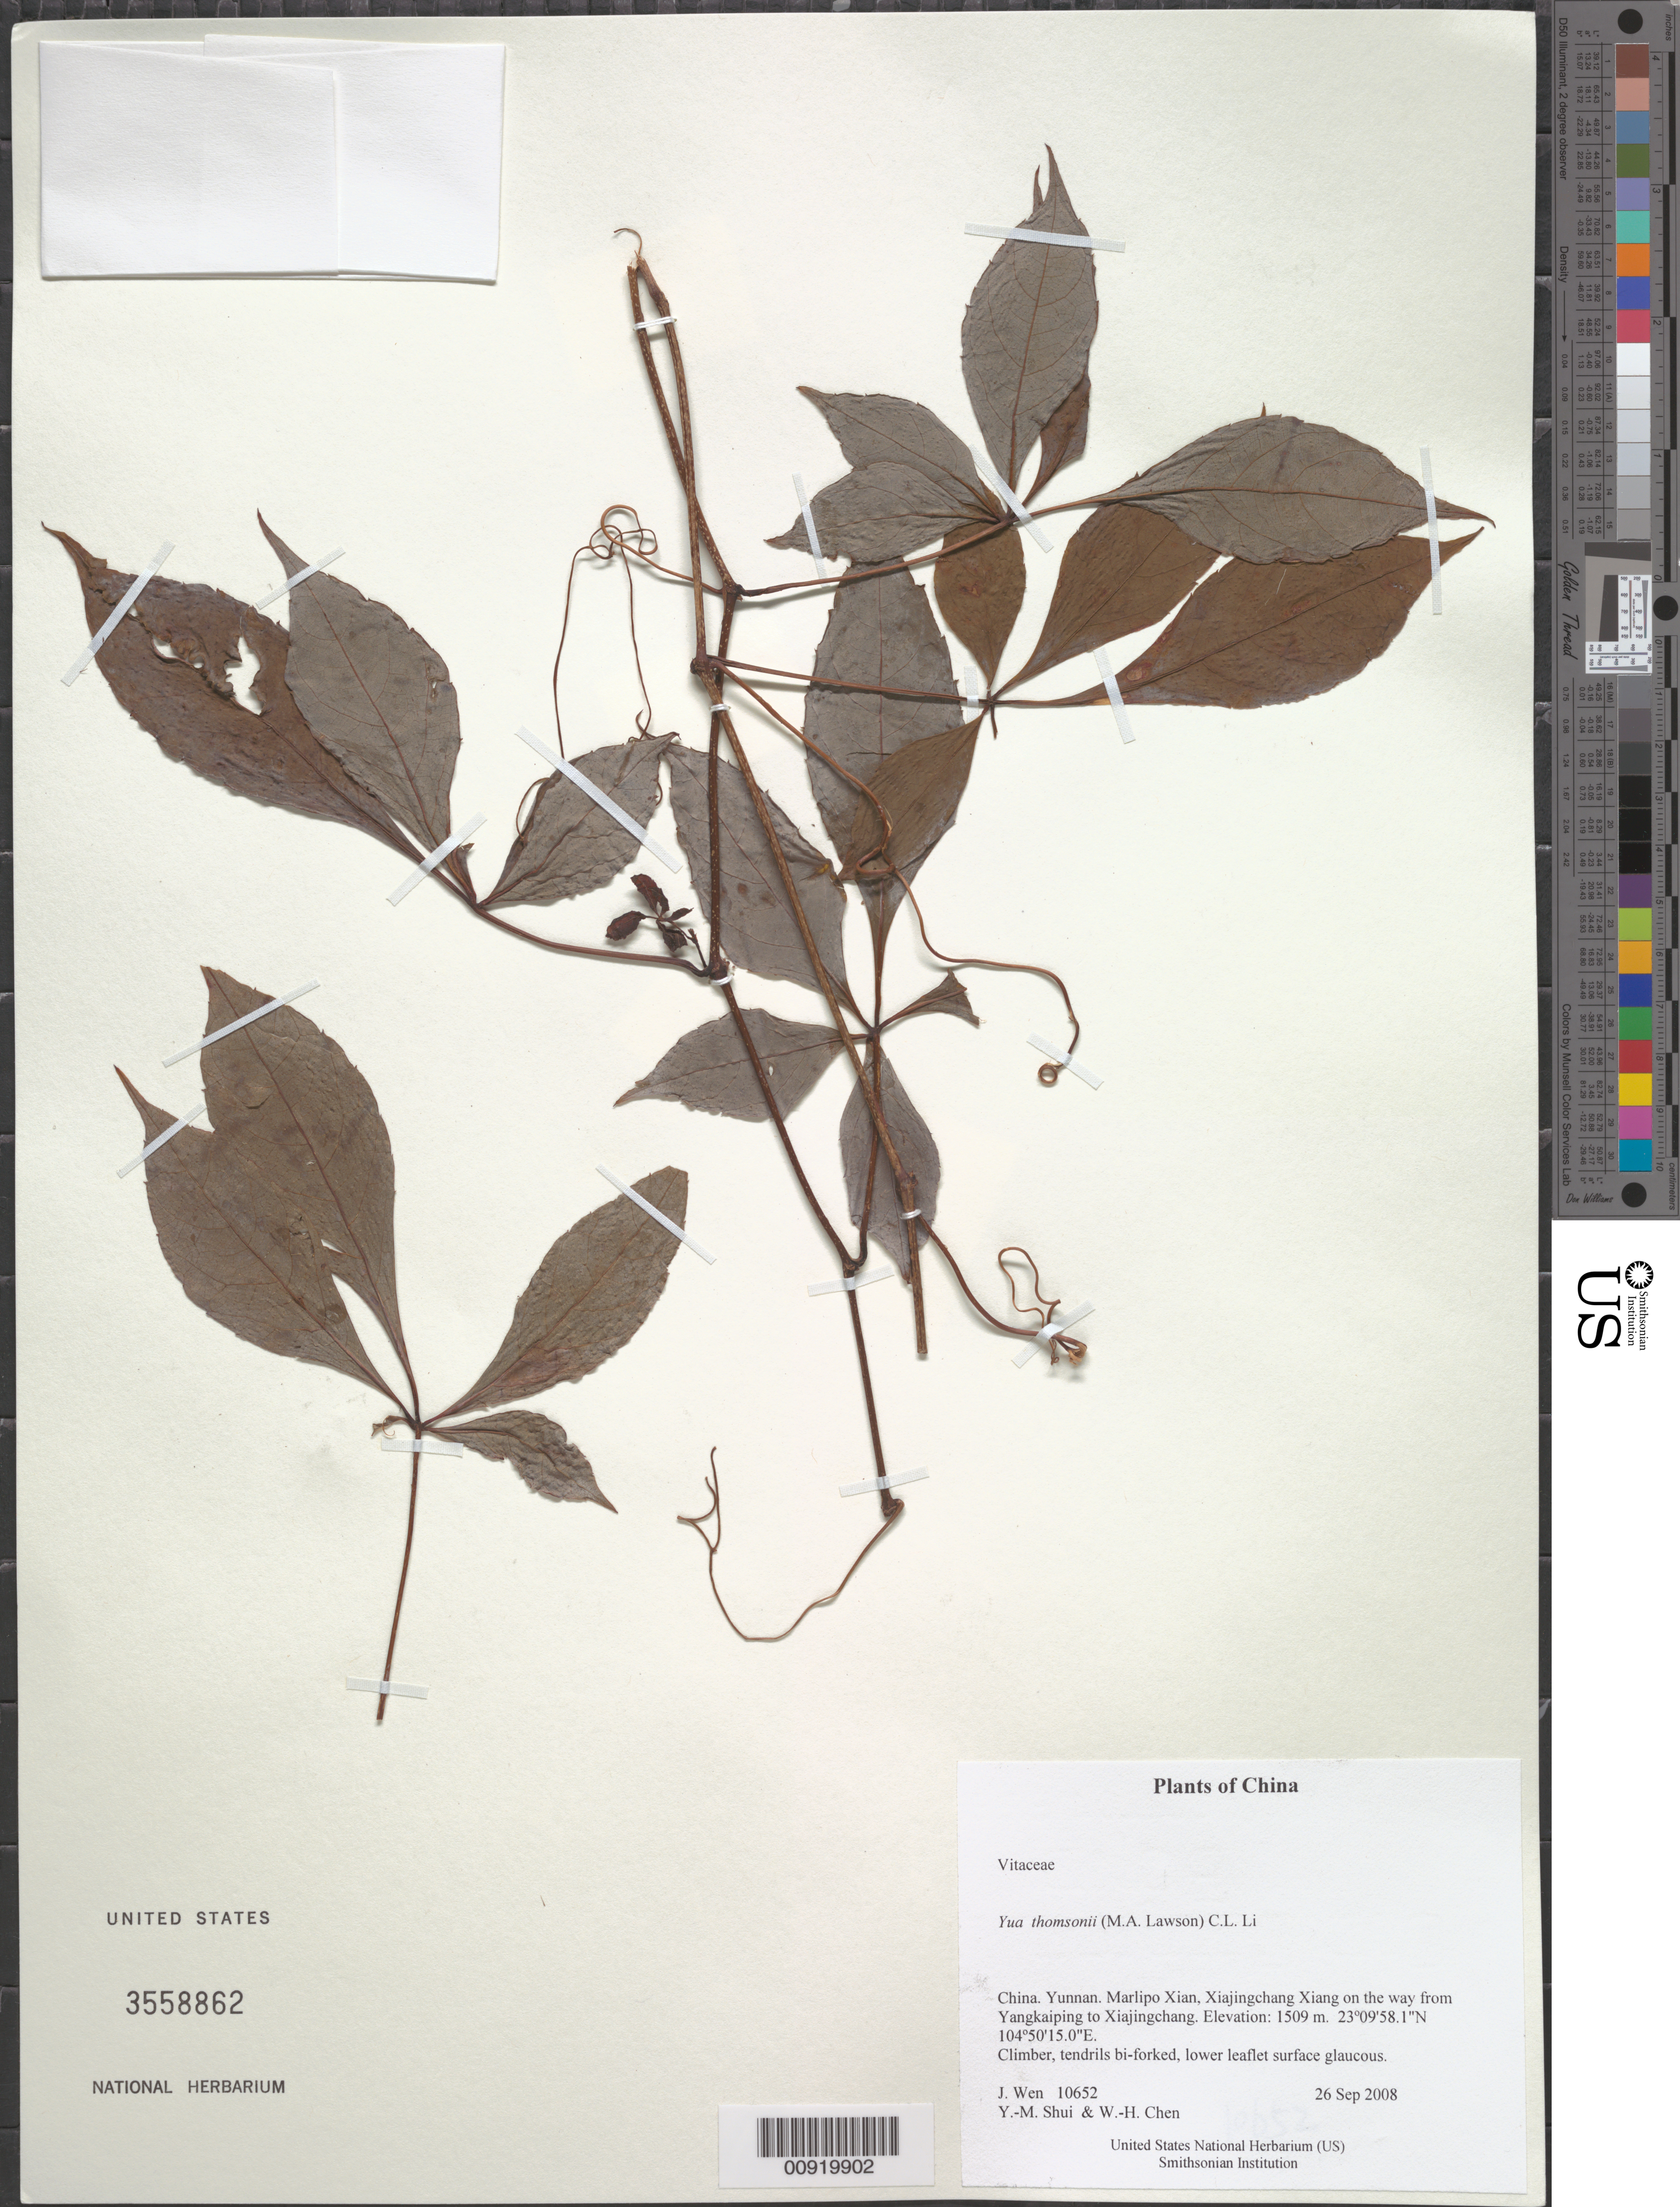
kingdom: Plantae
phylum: Tracheophyta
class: Magnoliopsida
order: Vitales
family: Vitaceae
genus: Yua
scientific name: Yua thomsonii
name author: (M.A. Lawson) C.L. Li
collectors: J. Wen, Y. Shui & W. Chen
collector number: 10652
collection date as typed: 26 Sep 2008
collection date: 2008-09-26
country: China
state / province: Yunnan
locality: Marlipo Xian, Xiajingchang Xiang on the way from Yangkaiping to Xiajingchang.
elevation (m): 1509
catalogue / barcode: US 3558862